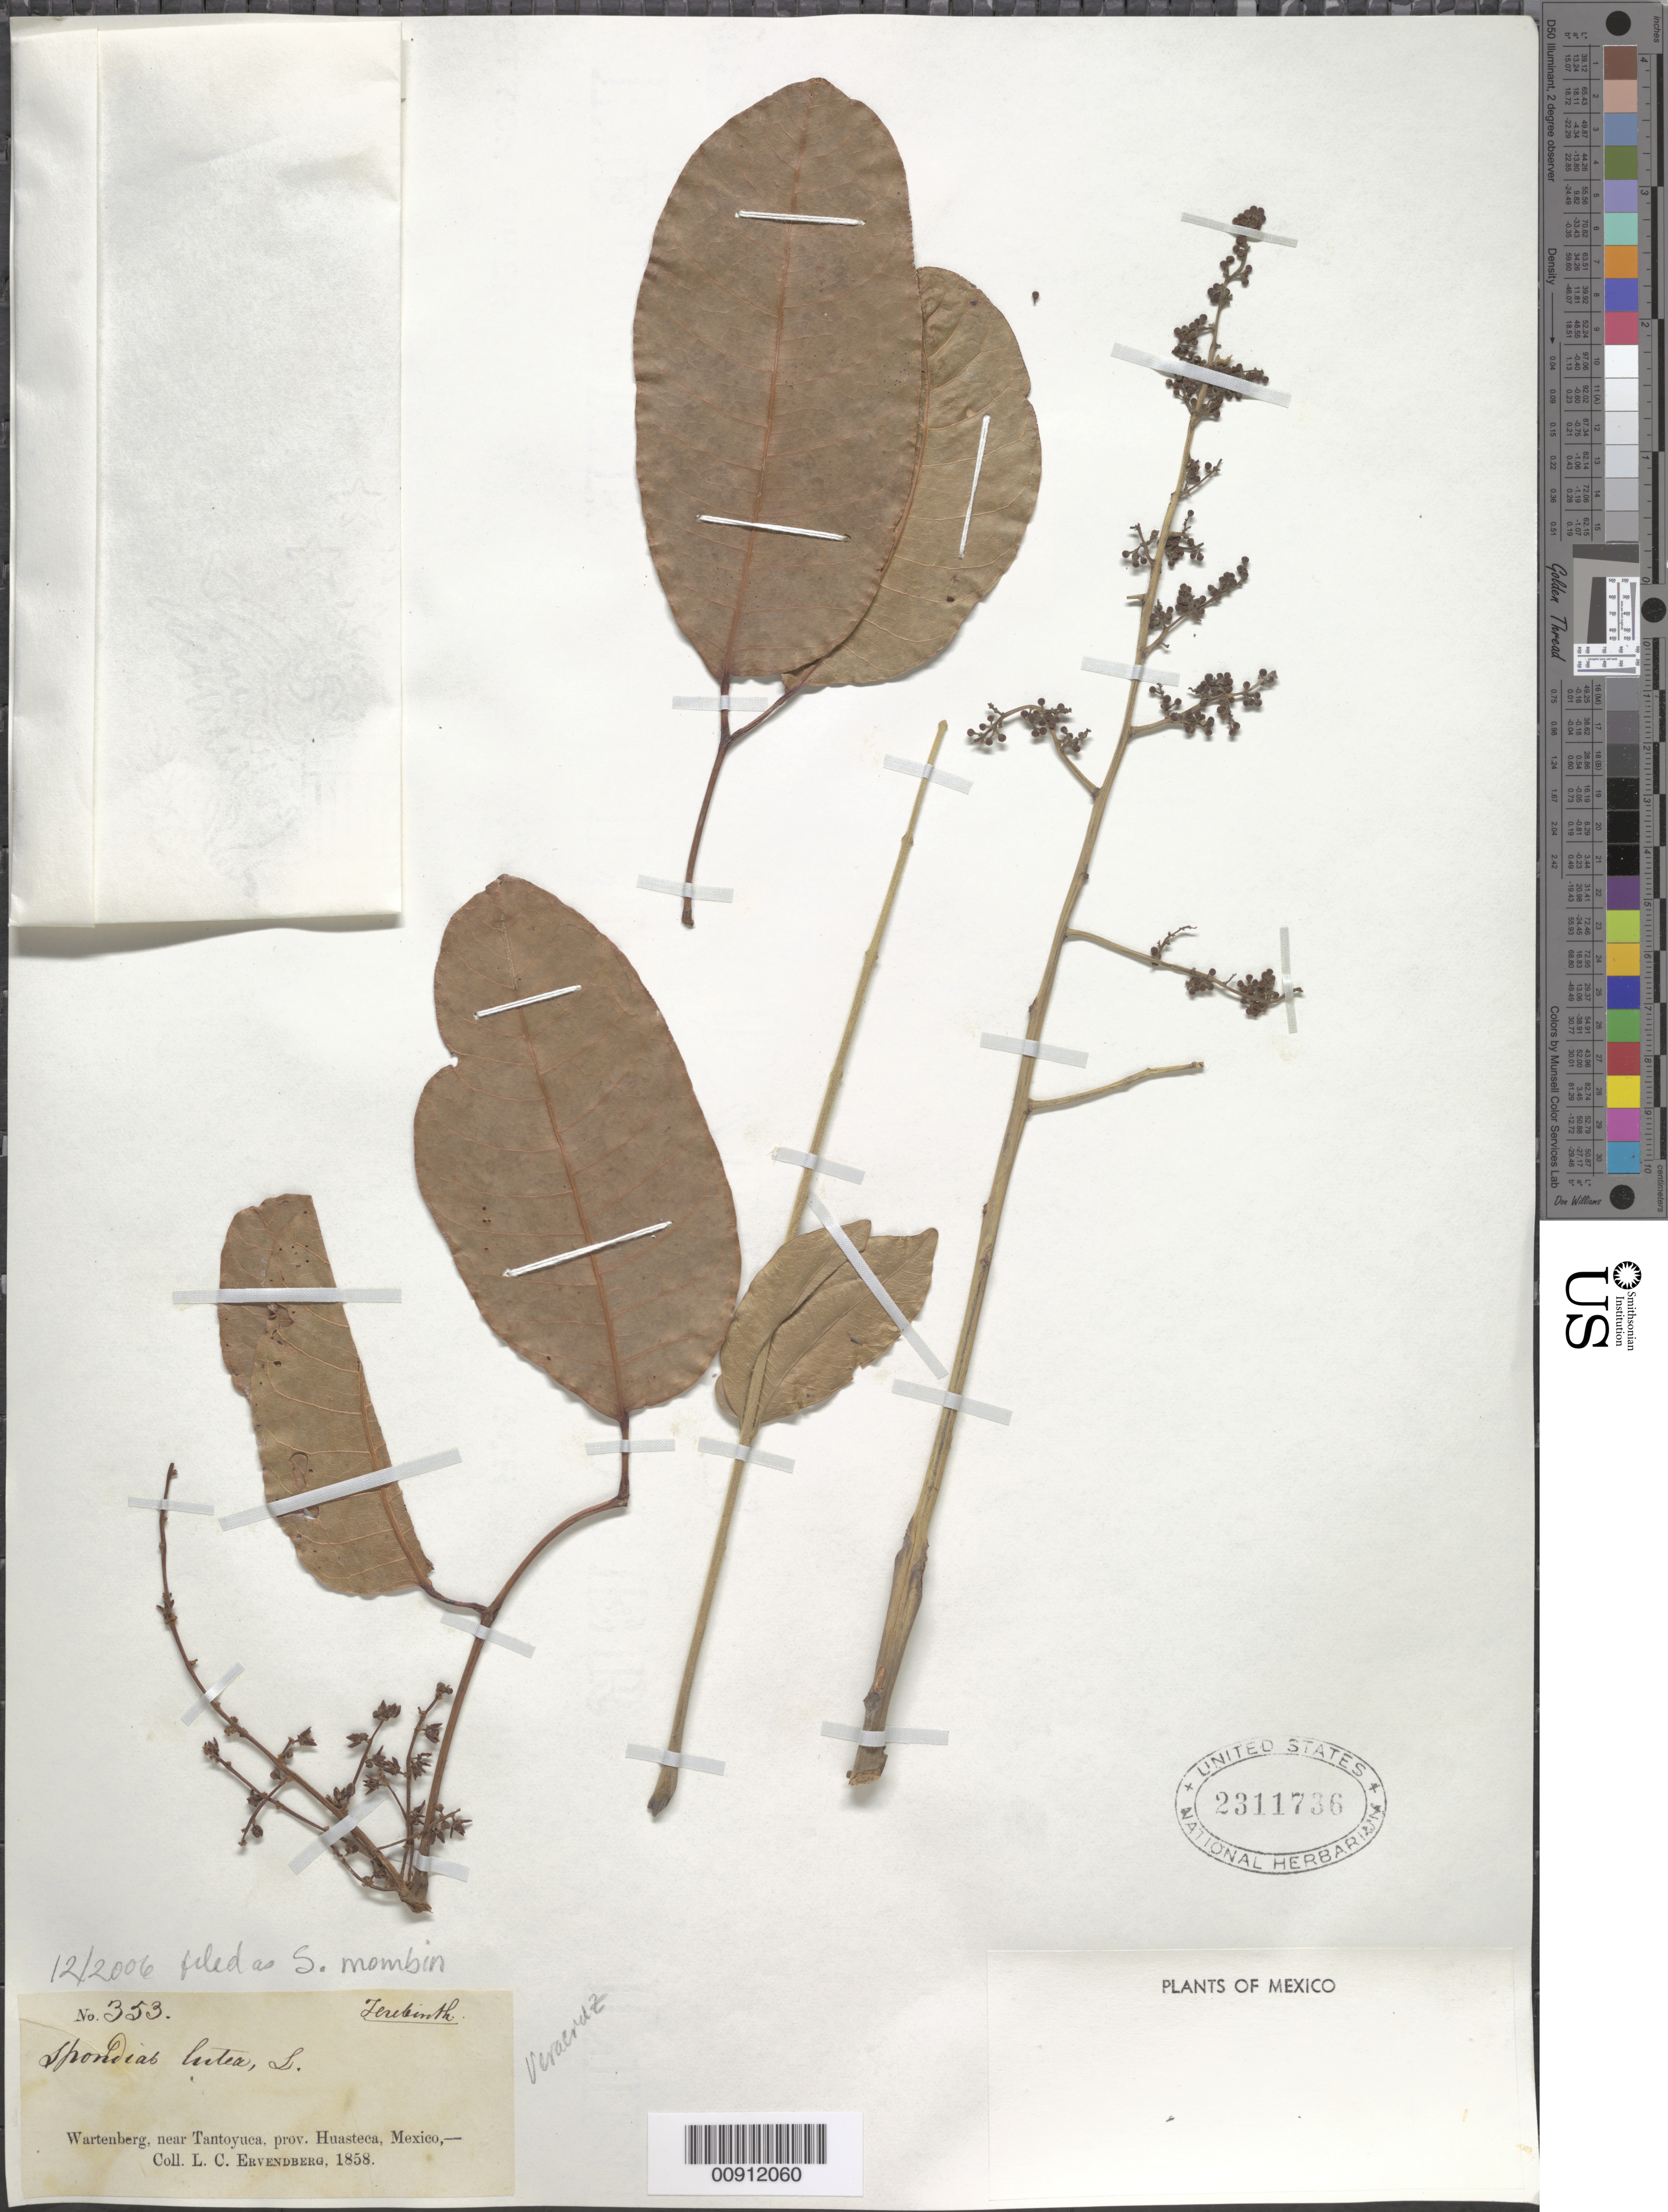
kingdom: Plantae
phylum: Tracheophyta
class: Magnoliopsida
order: Sapindales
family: Anacardiaceae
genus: Spondias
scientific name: Spondias mombin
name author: L.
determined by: Mitchell, John D.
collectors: L. Ervendberg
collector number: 353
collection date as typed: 1858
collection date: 1858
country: Mexico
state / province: Veracruz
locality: Wartenberg, near Tantoyuca, prov. Huasteca.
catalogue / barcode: US 2311736